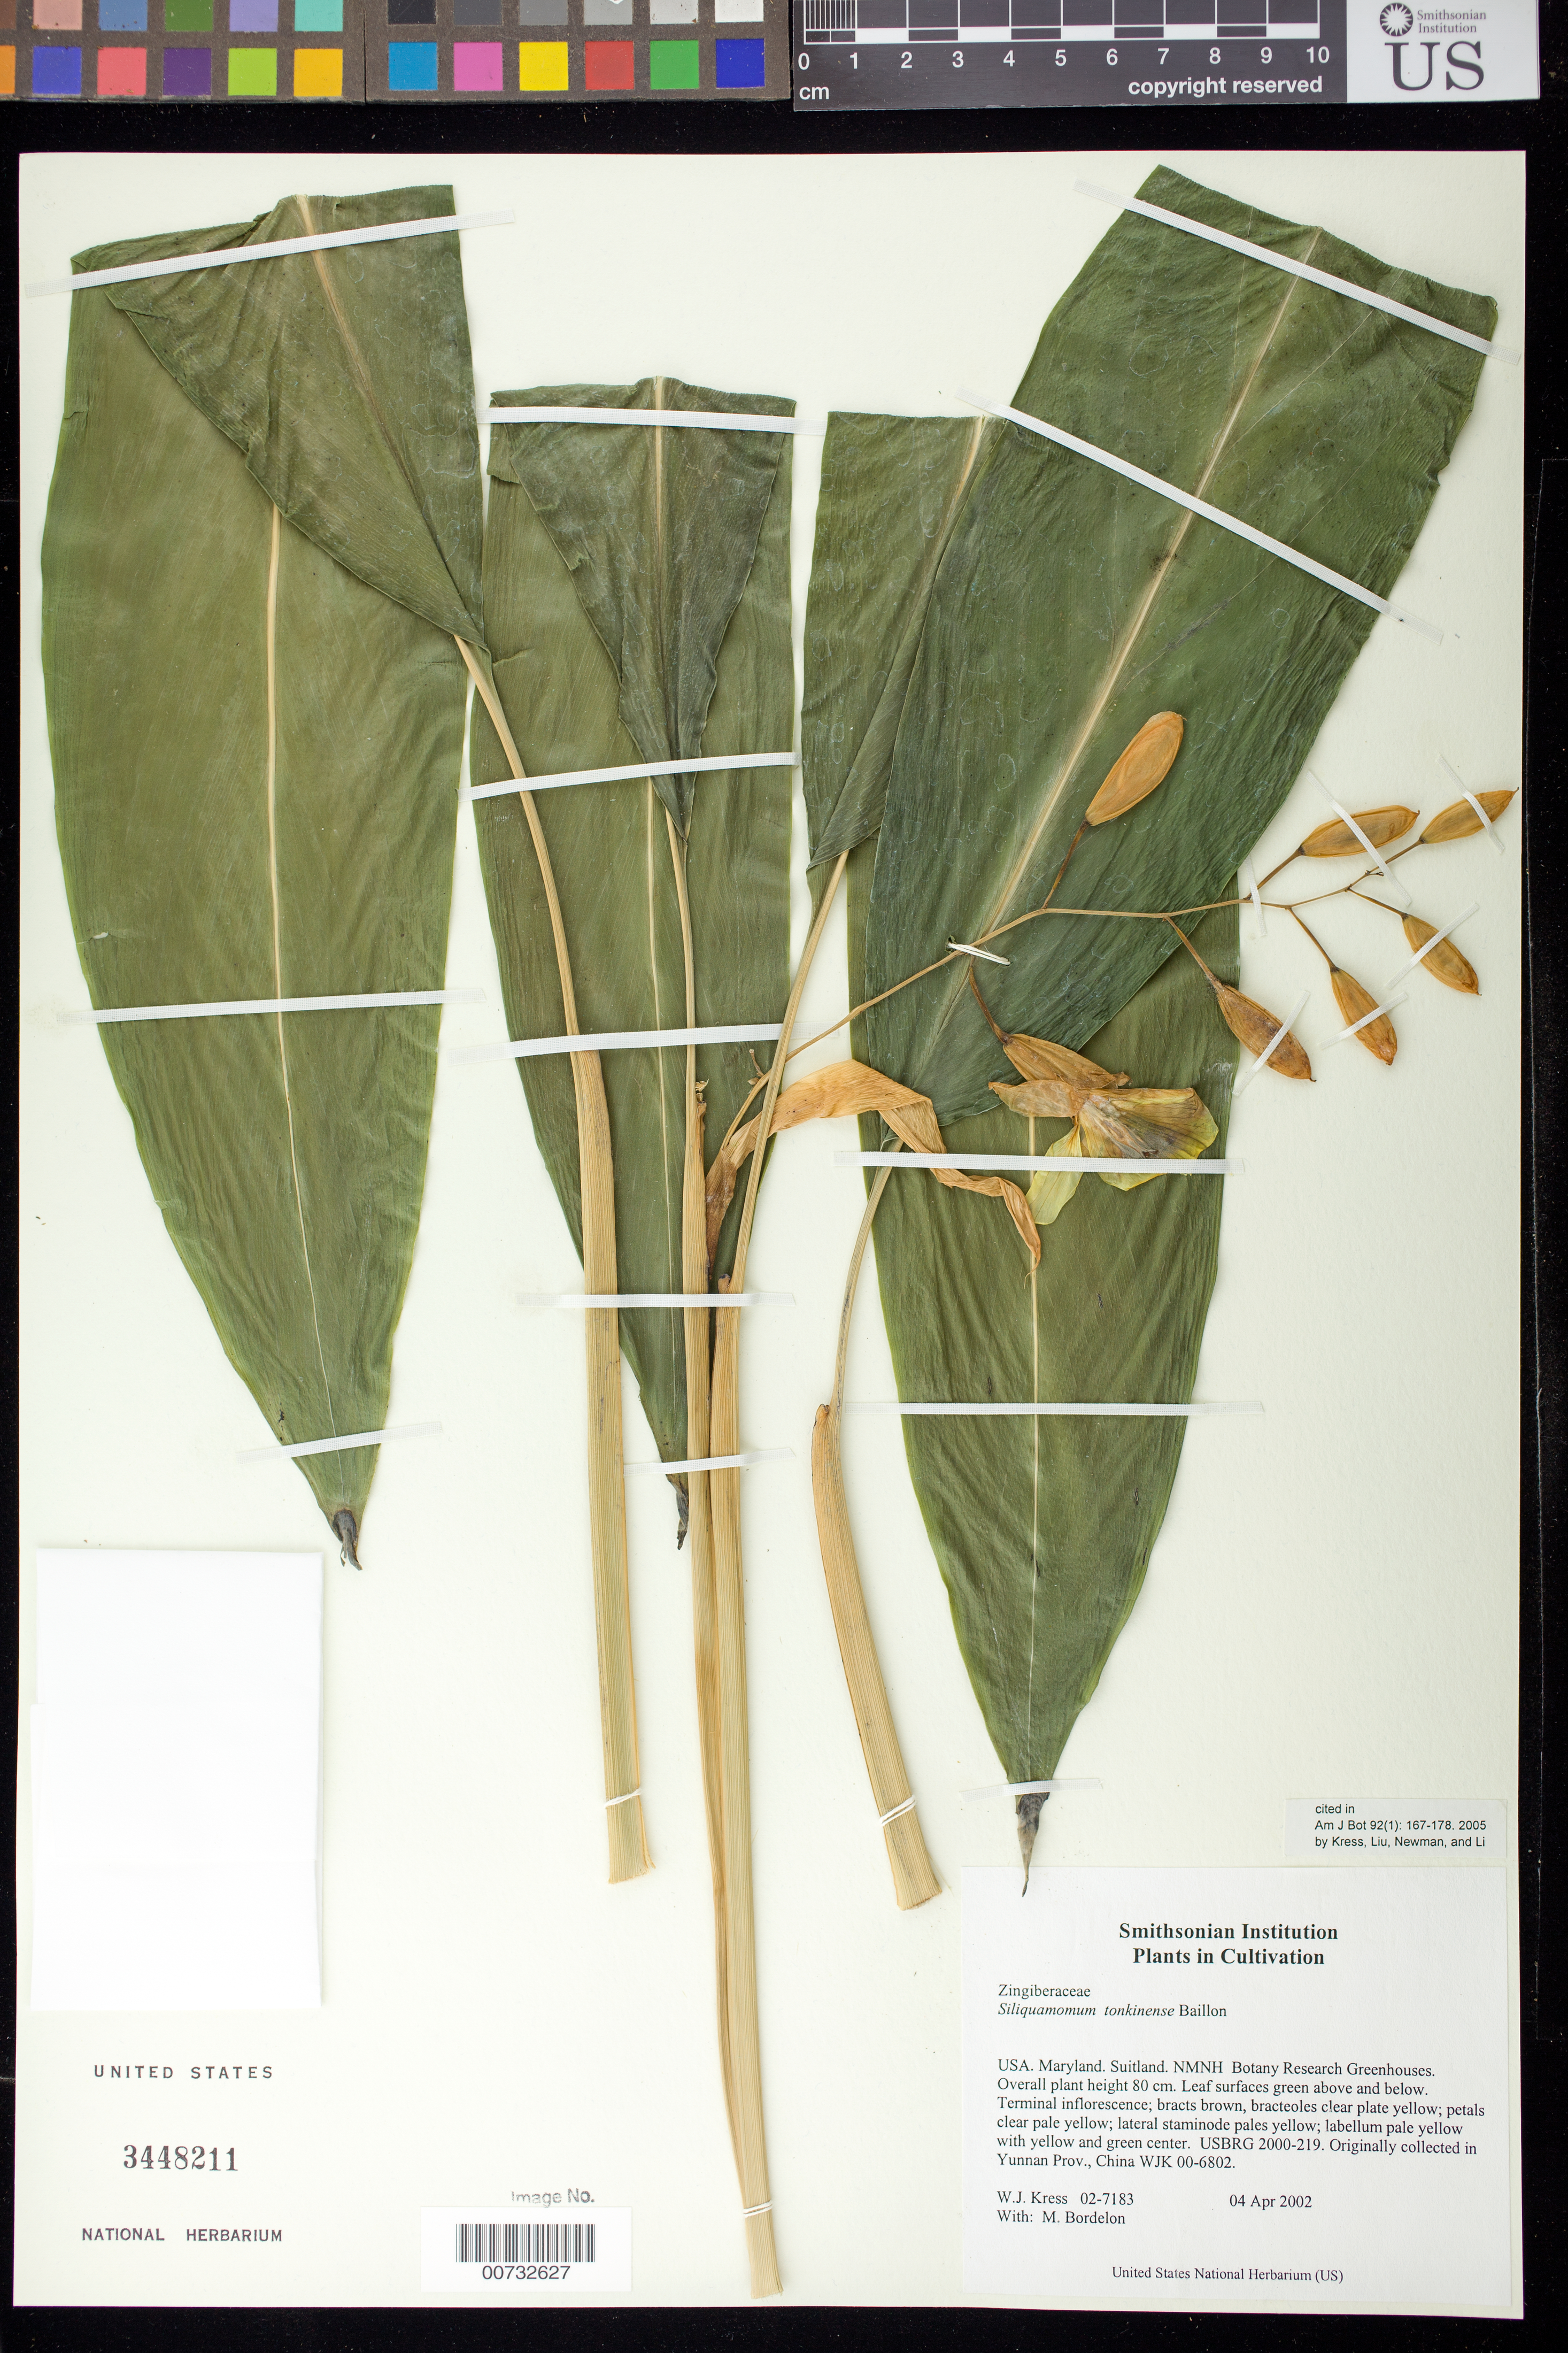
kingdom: Plantae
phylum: Tracheophyta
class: Liliopsida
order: Zingiberales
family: Zingiberaceae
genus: Siliquamomum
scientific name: Siliquamomum tonkinense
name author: Baill.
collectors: W. J. Kress & M. Bordelon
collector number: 02-7183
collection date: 2002-04-04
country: United States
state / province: Maryland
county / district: Prince George's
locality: NMNH Botany Research Greenhouses. Suitland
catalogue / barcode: US 3448211